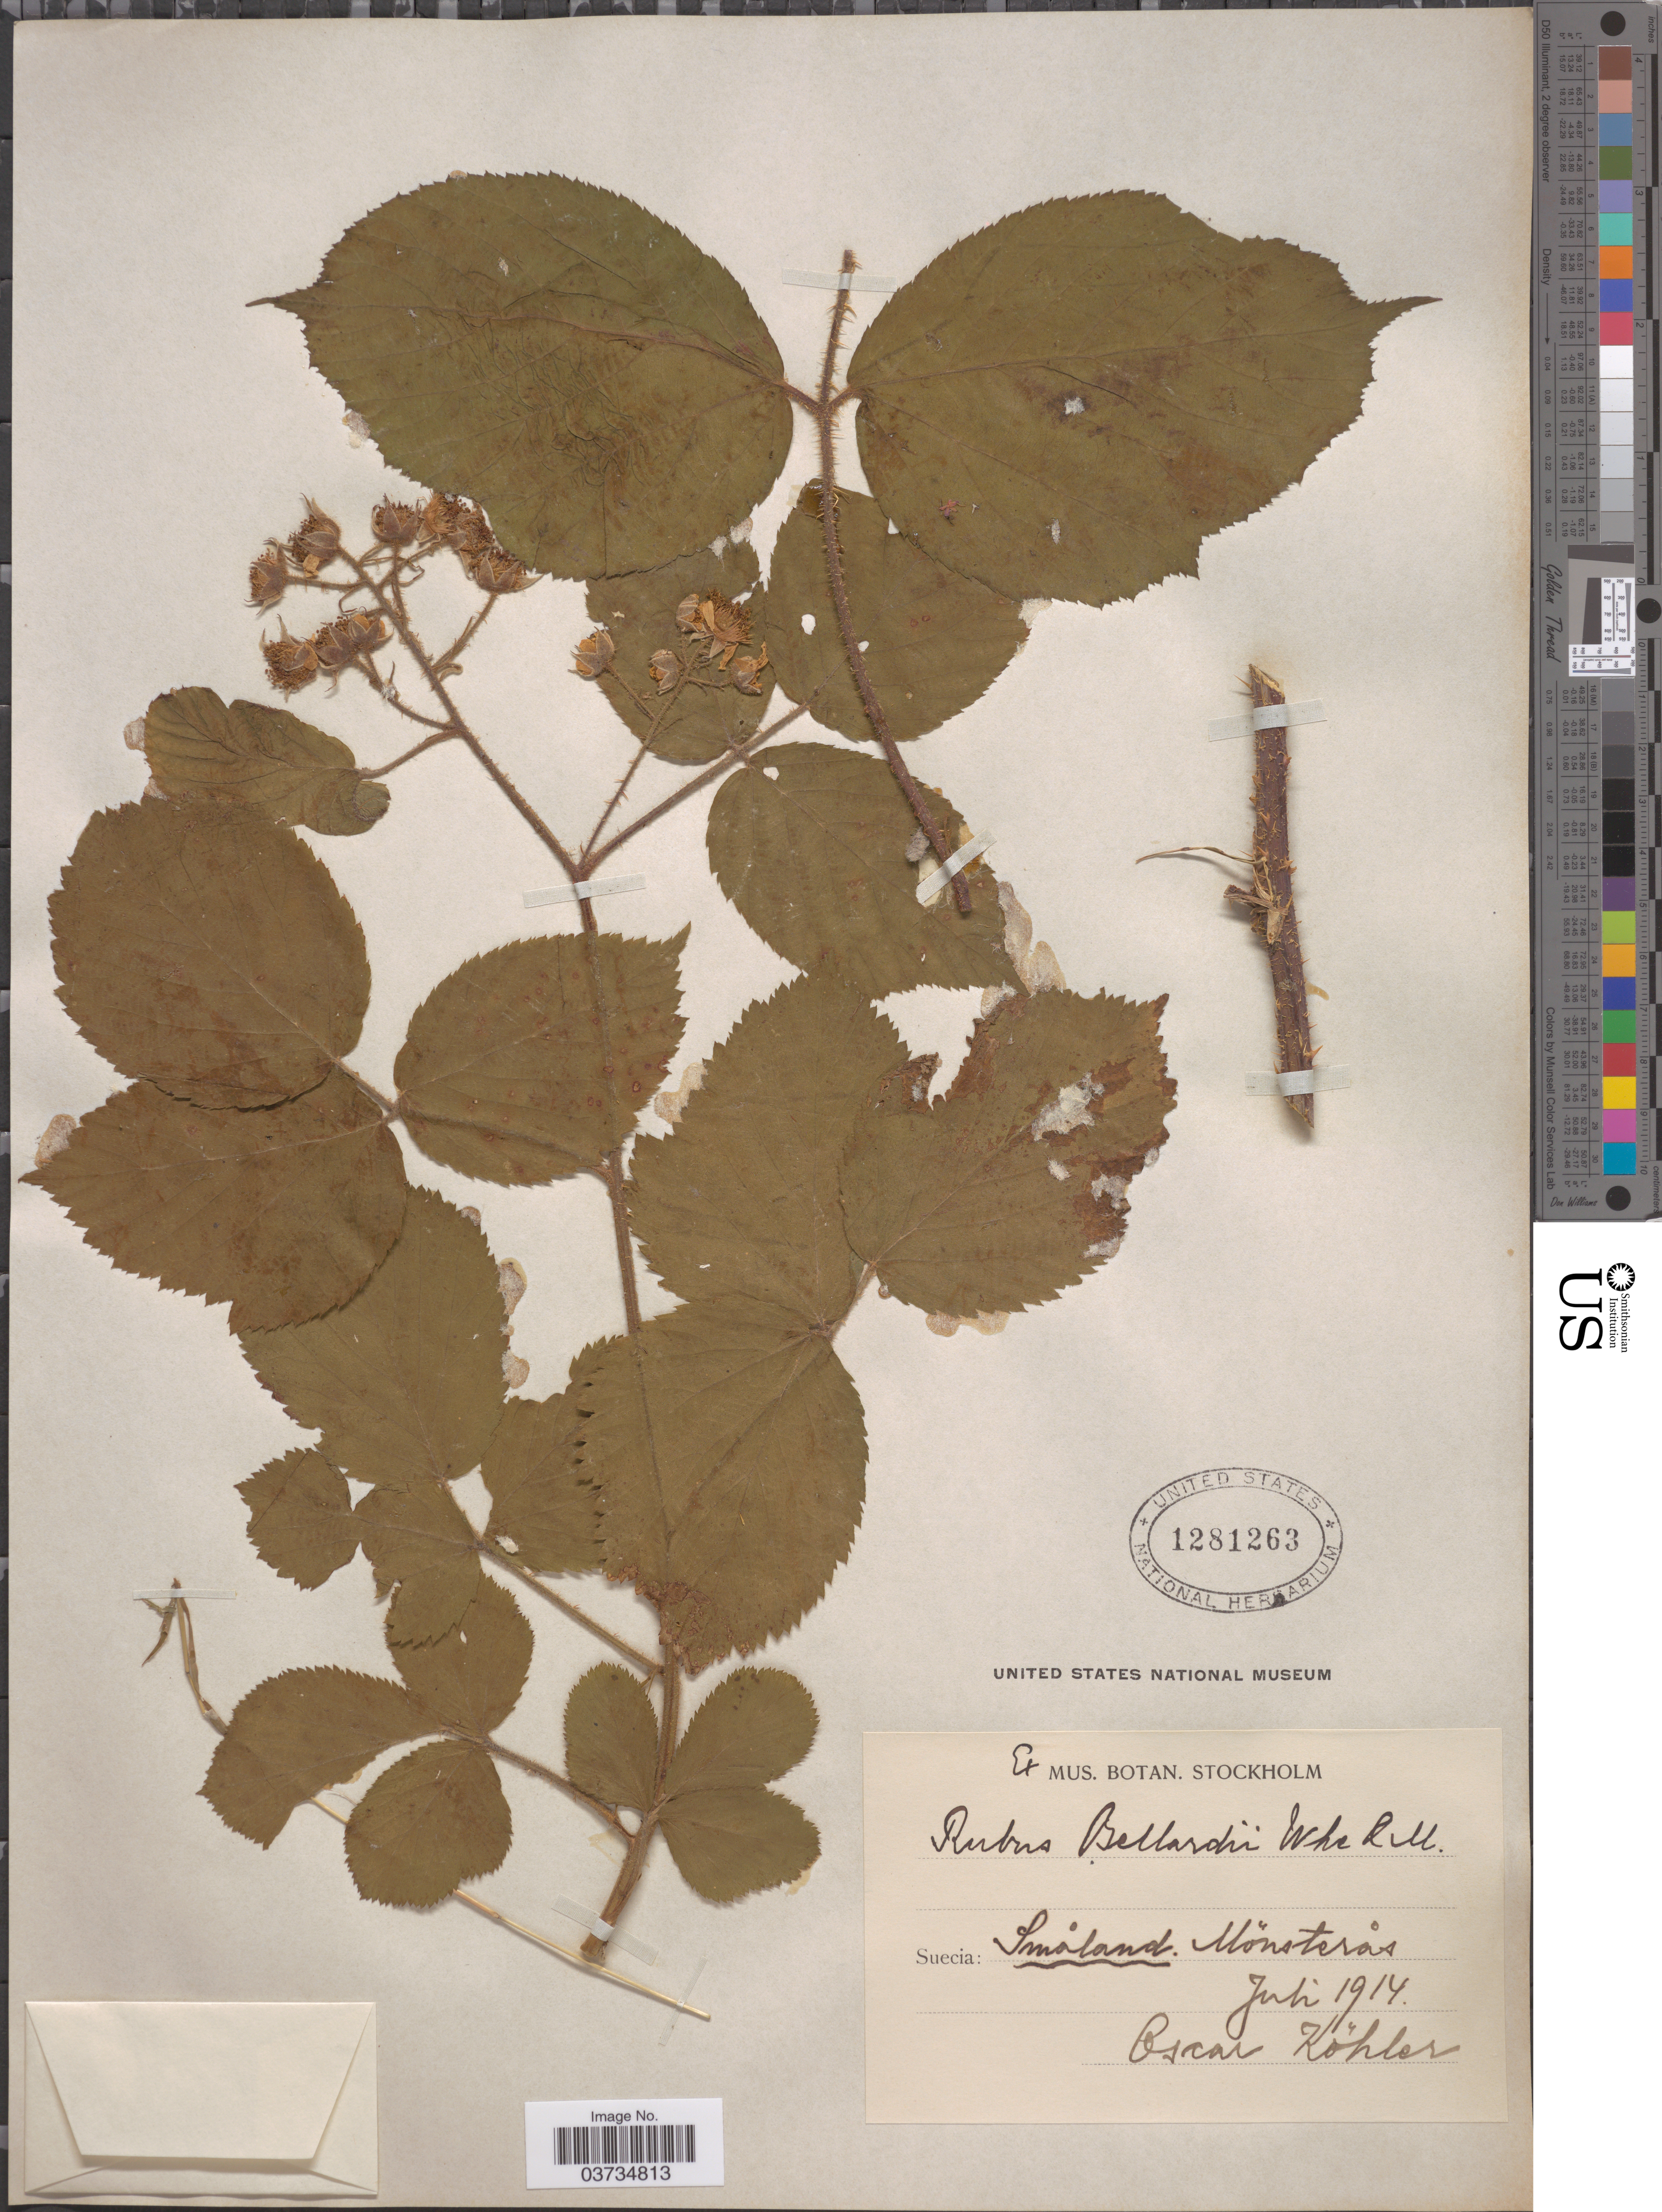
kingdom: Plantae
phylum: Tracheophyta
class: Magnoliopsida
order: Rosales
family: Rosaceae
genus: Rubus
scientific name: Rubus pedemontanus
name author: Pinkw.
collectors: O. Köhler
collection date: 1914-07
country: Sweden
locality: Suecia: Småland. Mönsterås.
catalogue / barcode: US 1281263